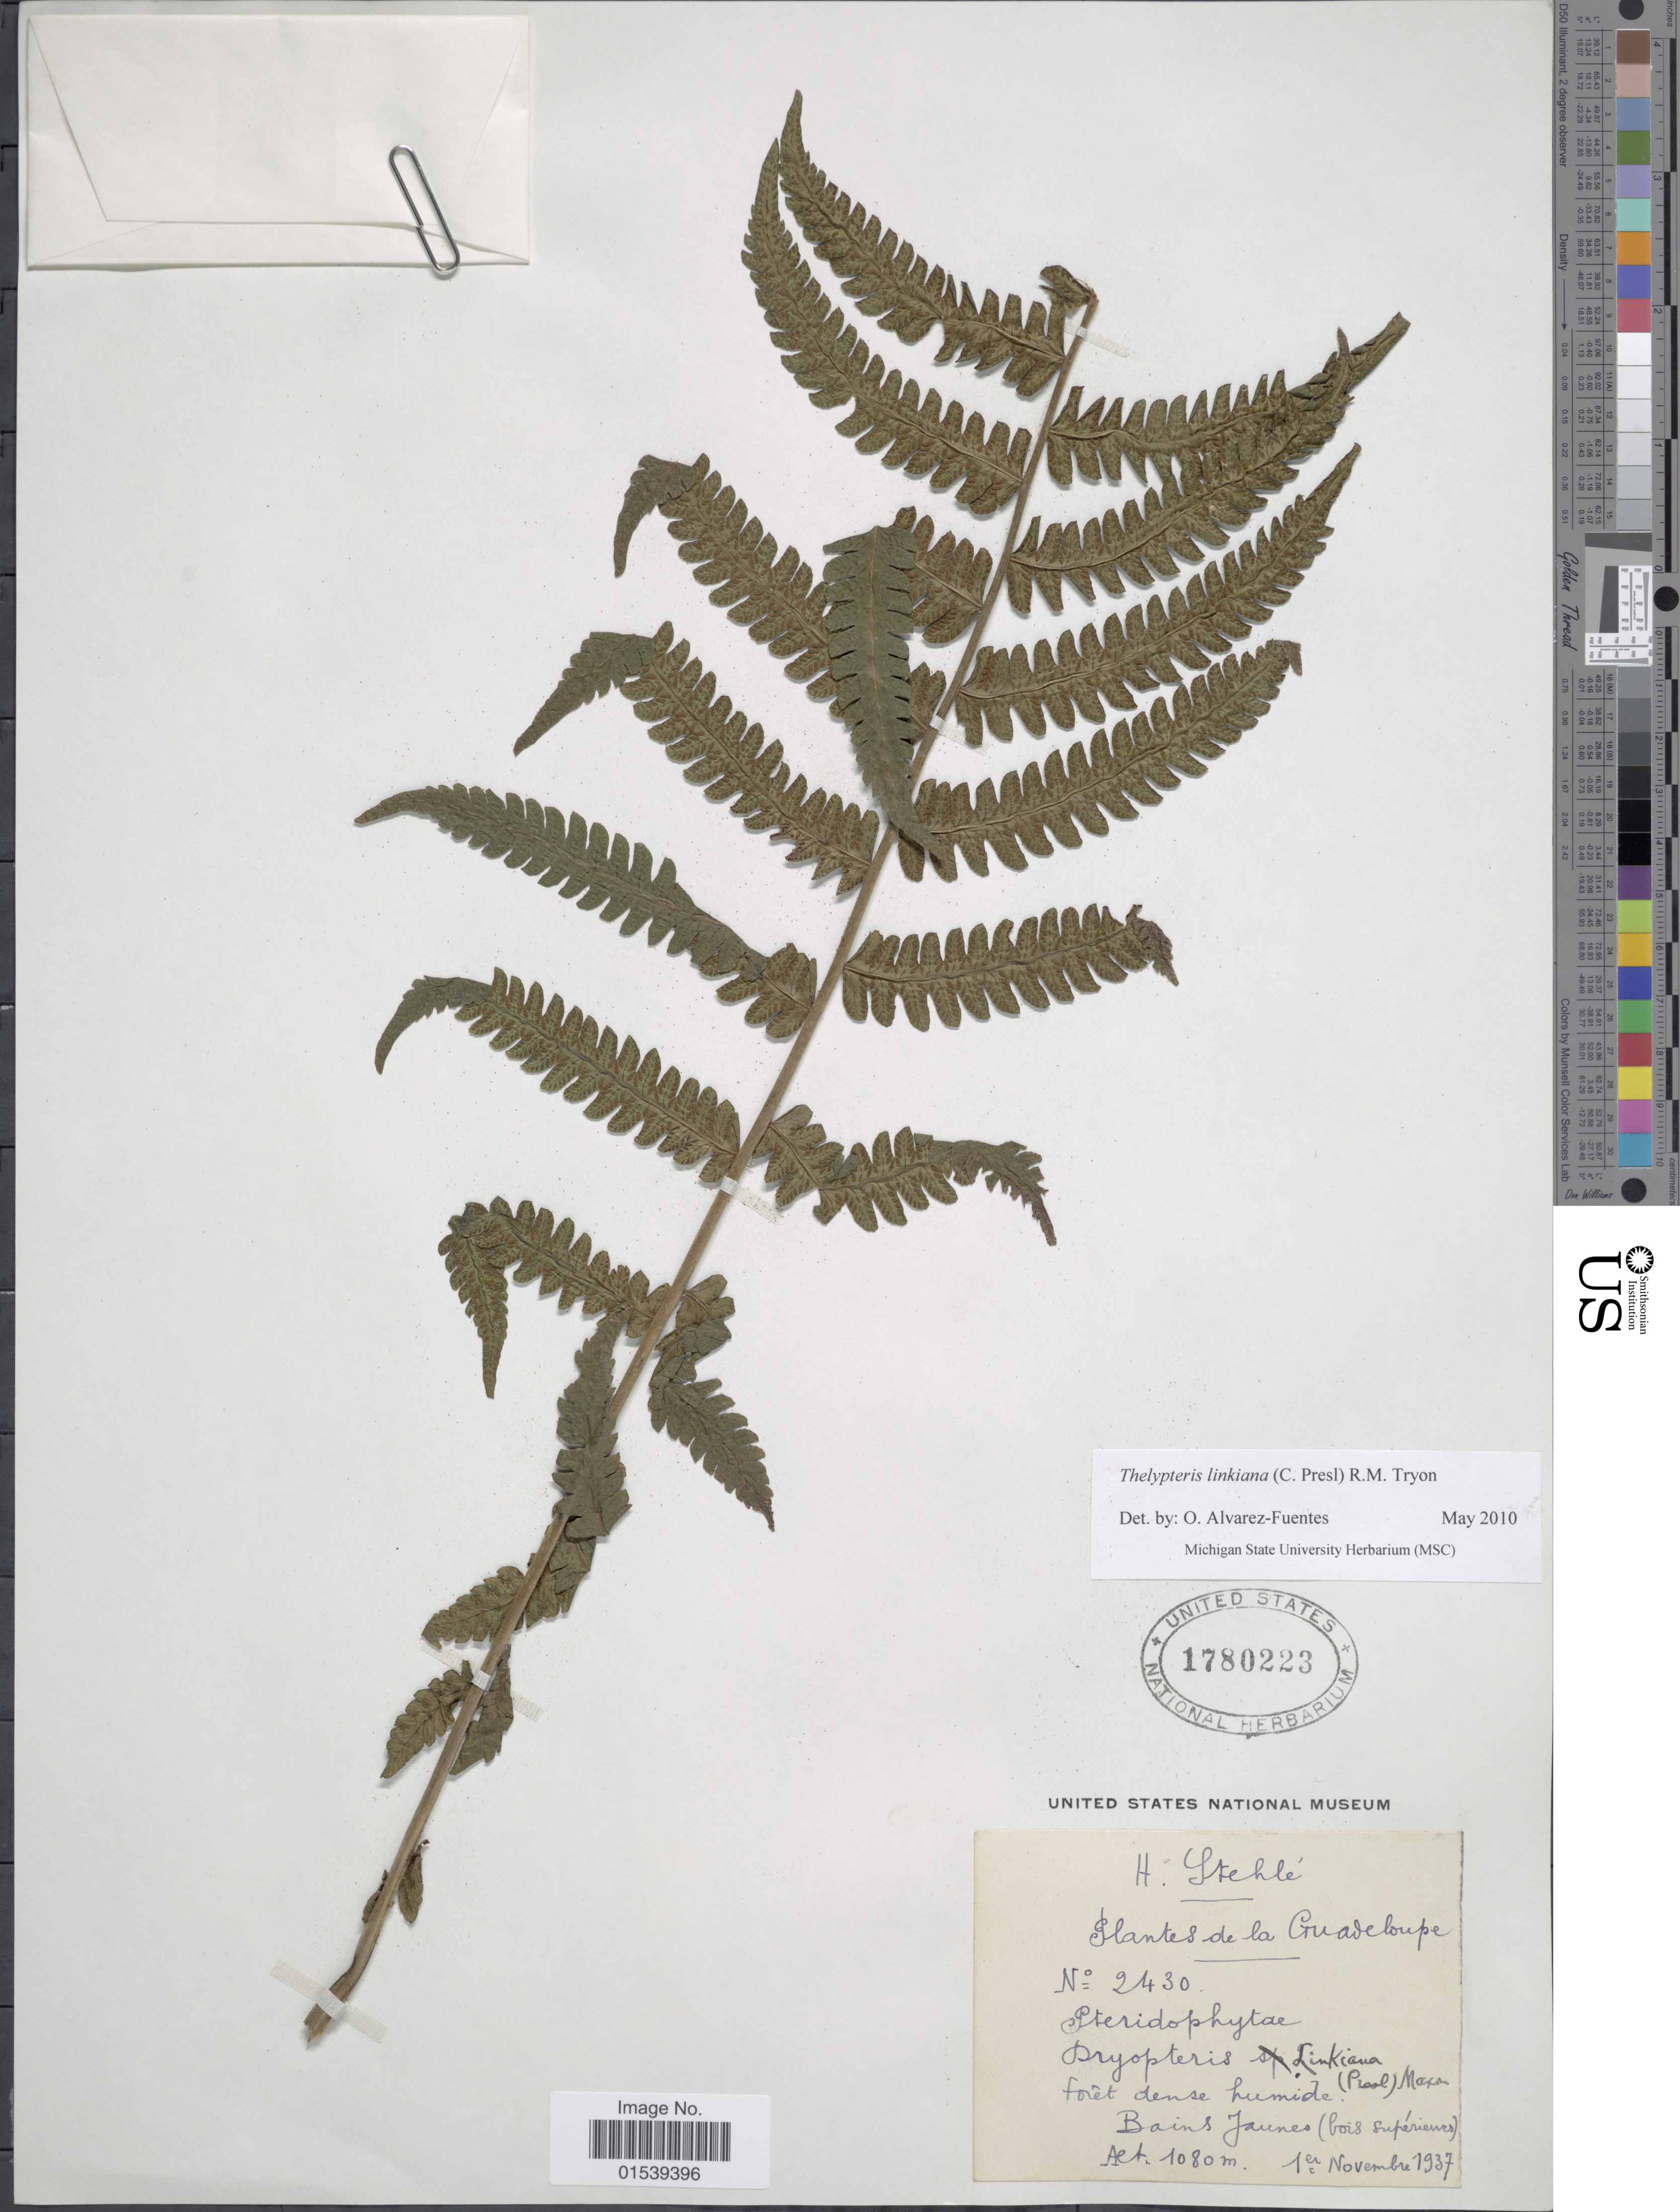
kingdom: Plantae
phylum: Tracheophyta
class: Polypodiopsida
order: Polypodiales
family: Thelypteridaceae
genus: Amauropelta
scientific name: Amauropelta linkiana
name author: (C. Presl) Pic. Serm.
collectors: H. Stehlé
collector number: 2430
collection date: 1937-11-01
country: Guadeloupe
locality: Baines Jaunes (bois superieurs)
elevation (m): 1080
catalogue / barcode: US 1780223